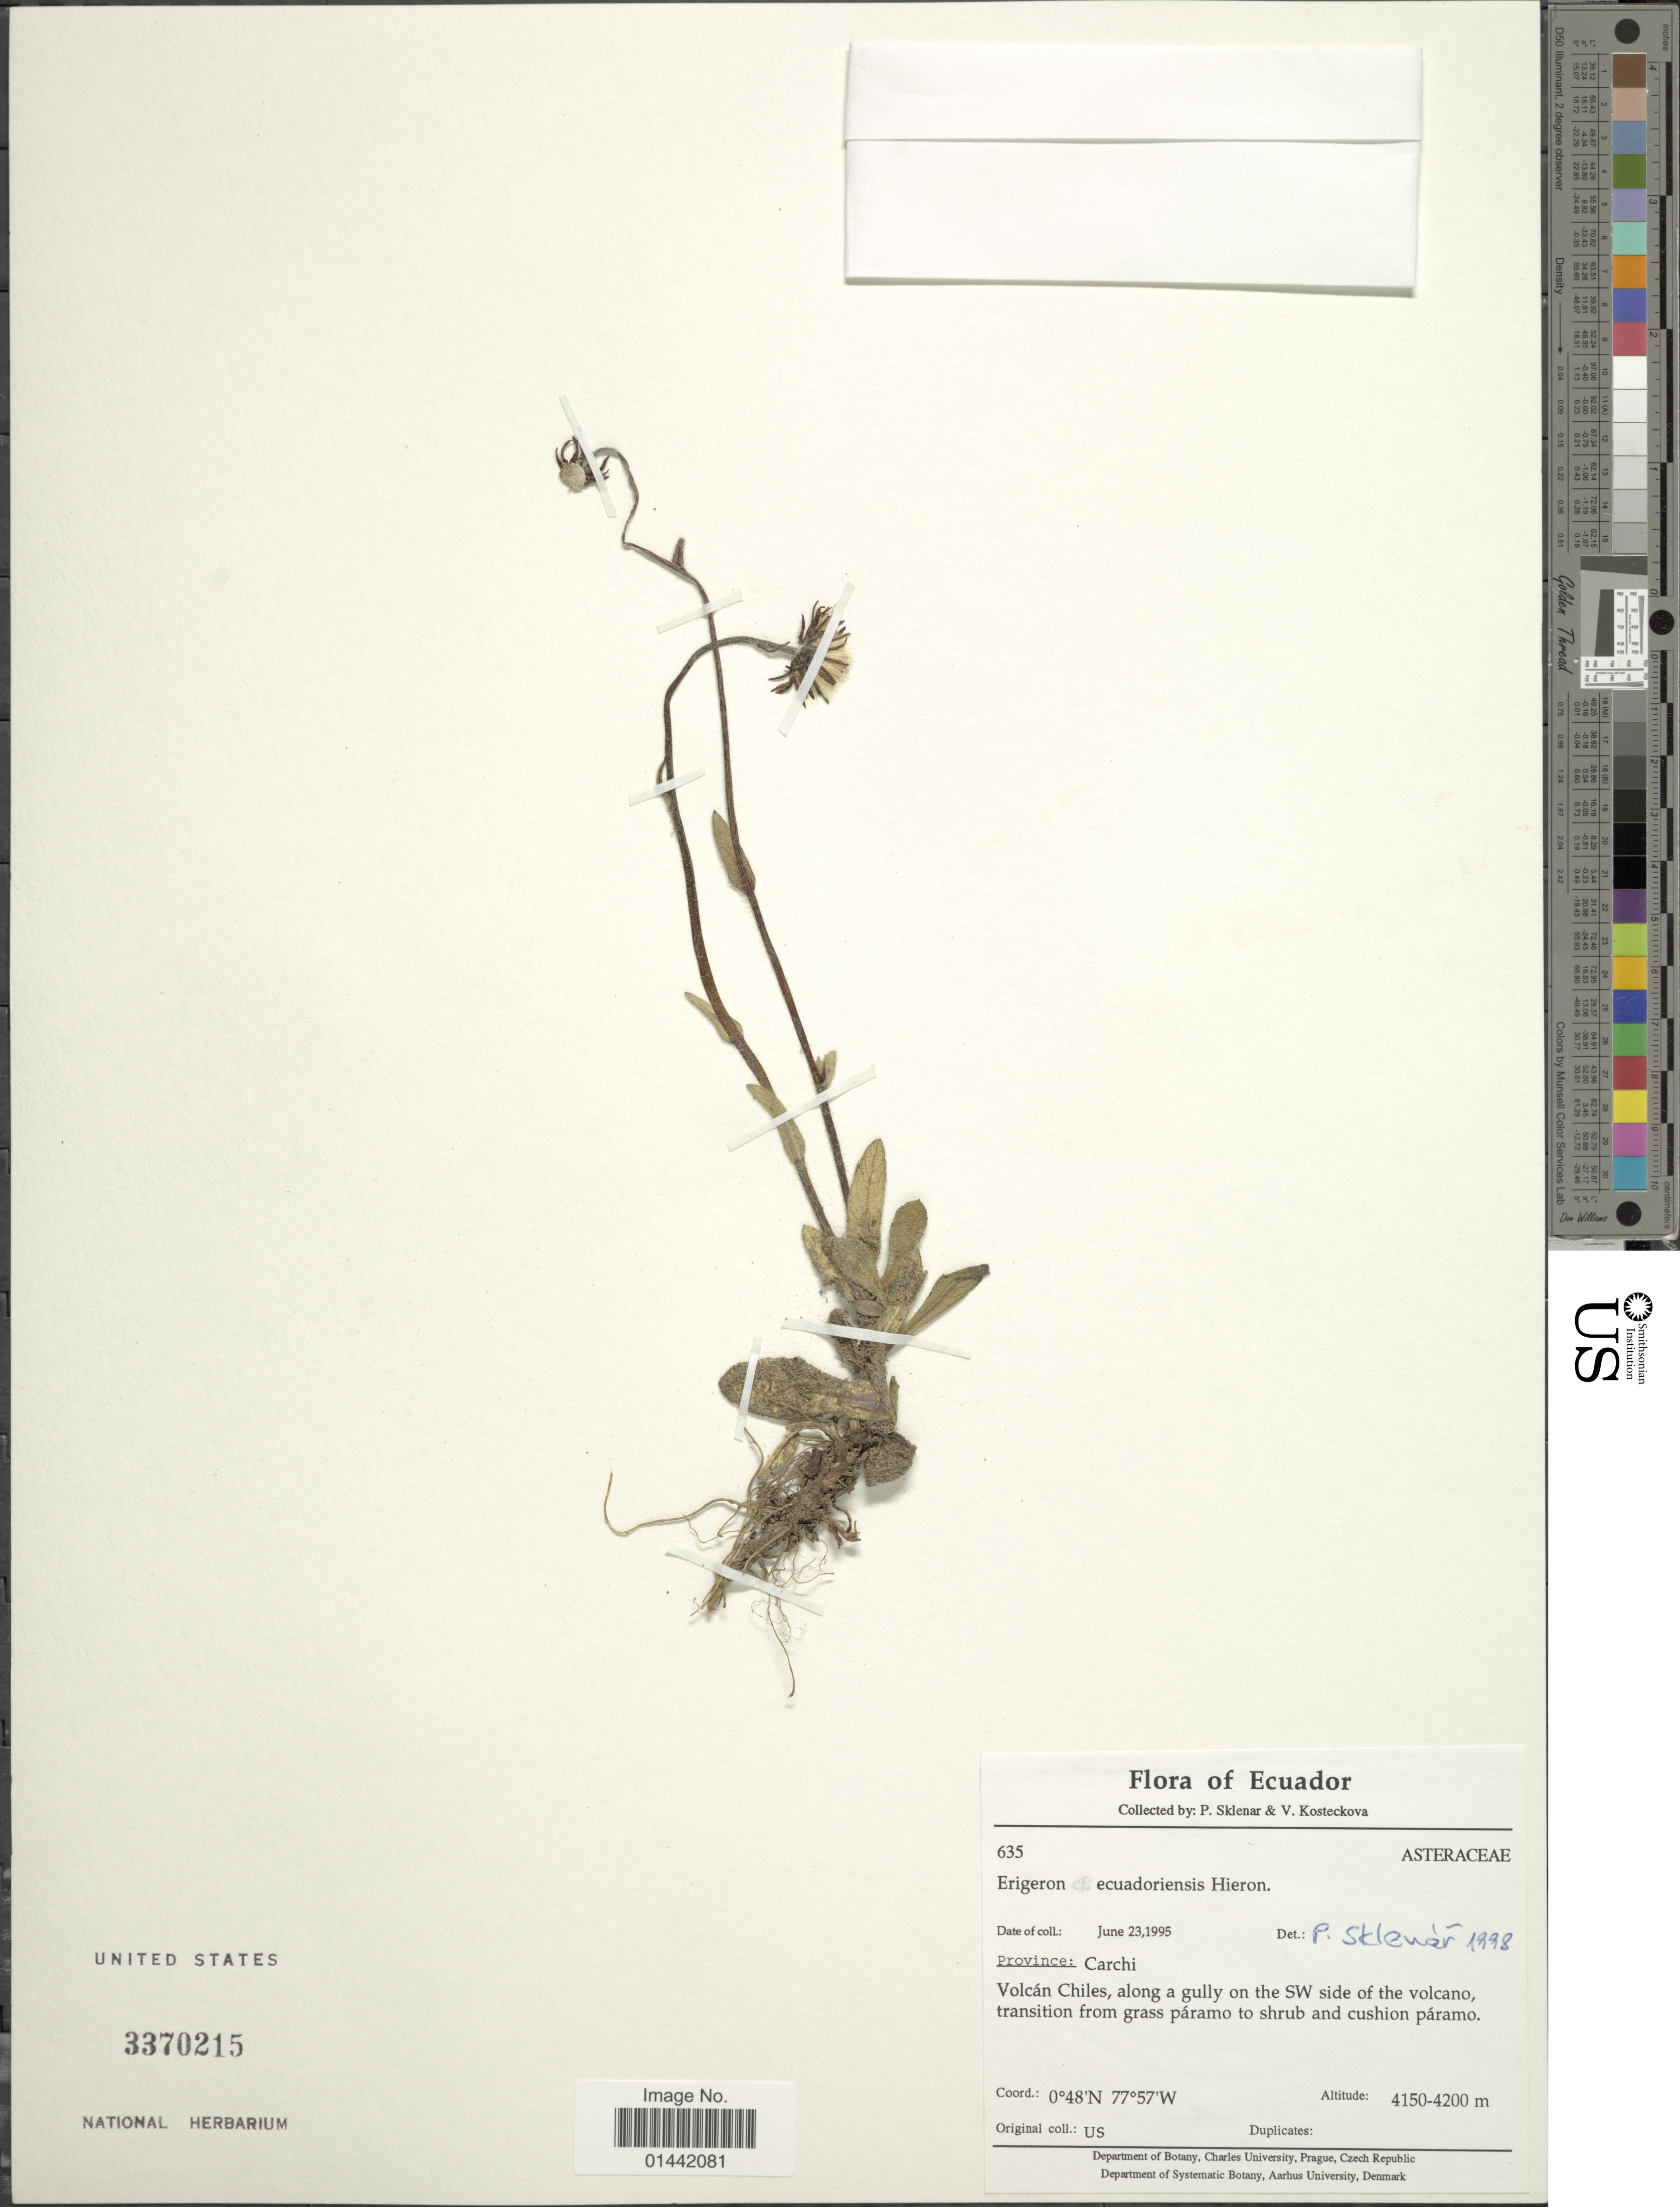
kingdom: Plantae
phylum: Tracheophyta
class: Magnoliopsida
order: Asterales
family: Asteraceae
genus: Erigeron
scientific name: Erigeron ecuadoriensis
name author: Hieron.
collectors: P. Sklenár & V. Kosteckova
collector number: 635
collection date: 1995-06-23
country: Ecuador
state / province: Carchi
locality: Volcán Chiles, along a gully on the SW side of the volcano, transition from grass páramo to shrub and cushion páramo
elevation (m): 4150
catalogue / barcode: US 3370215